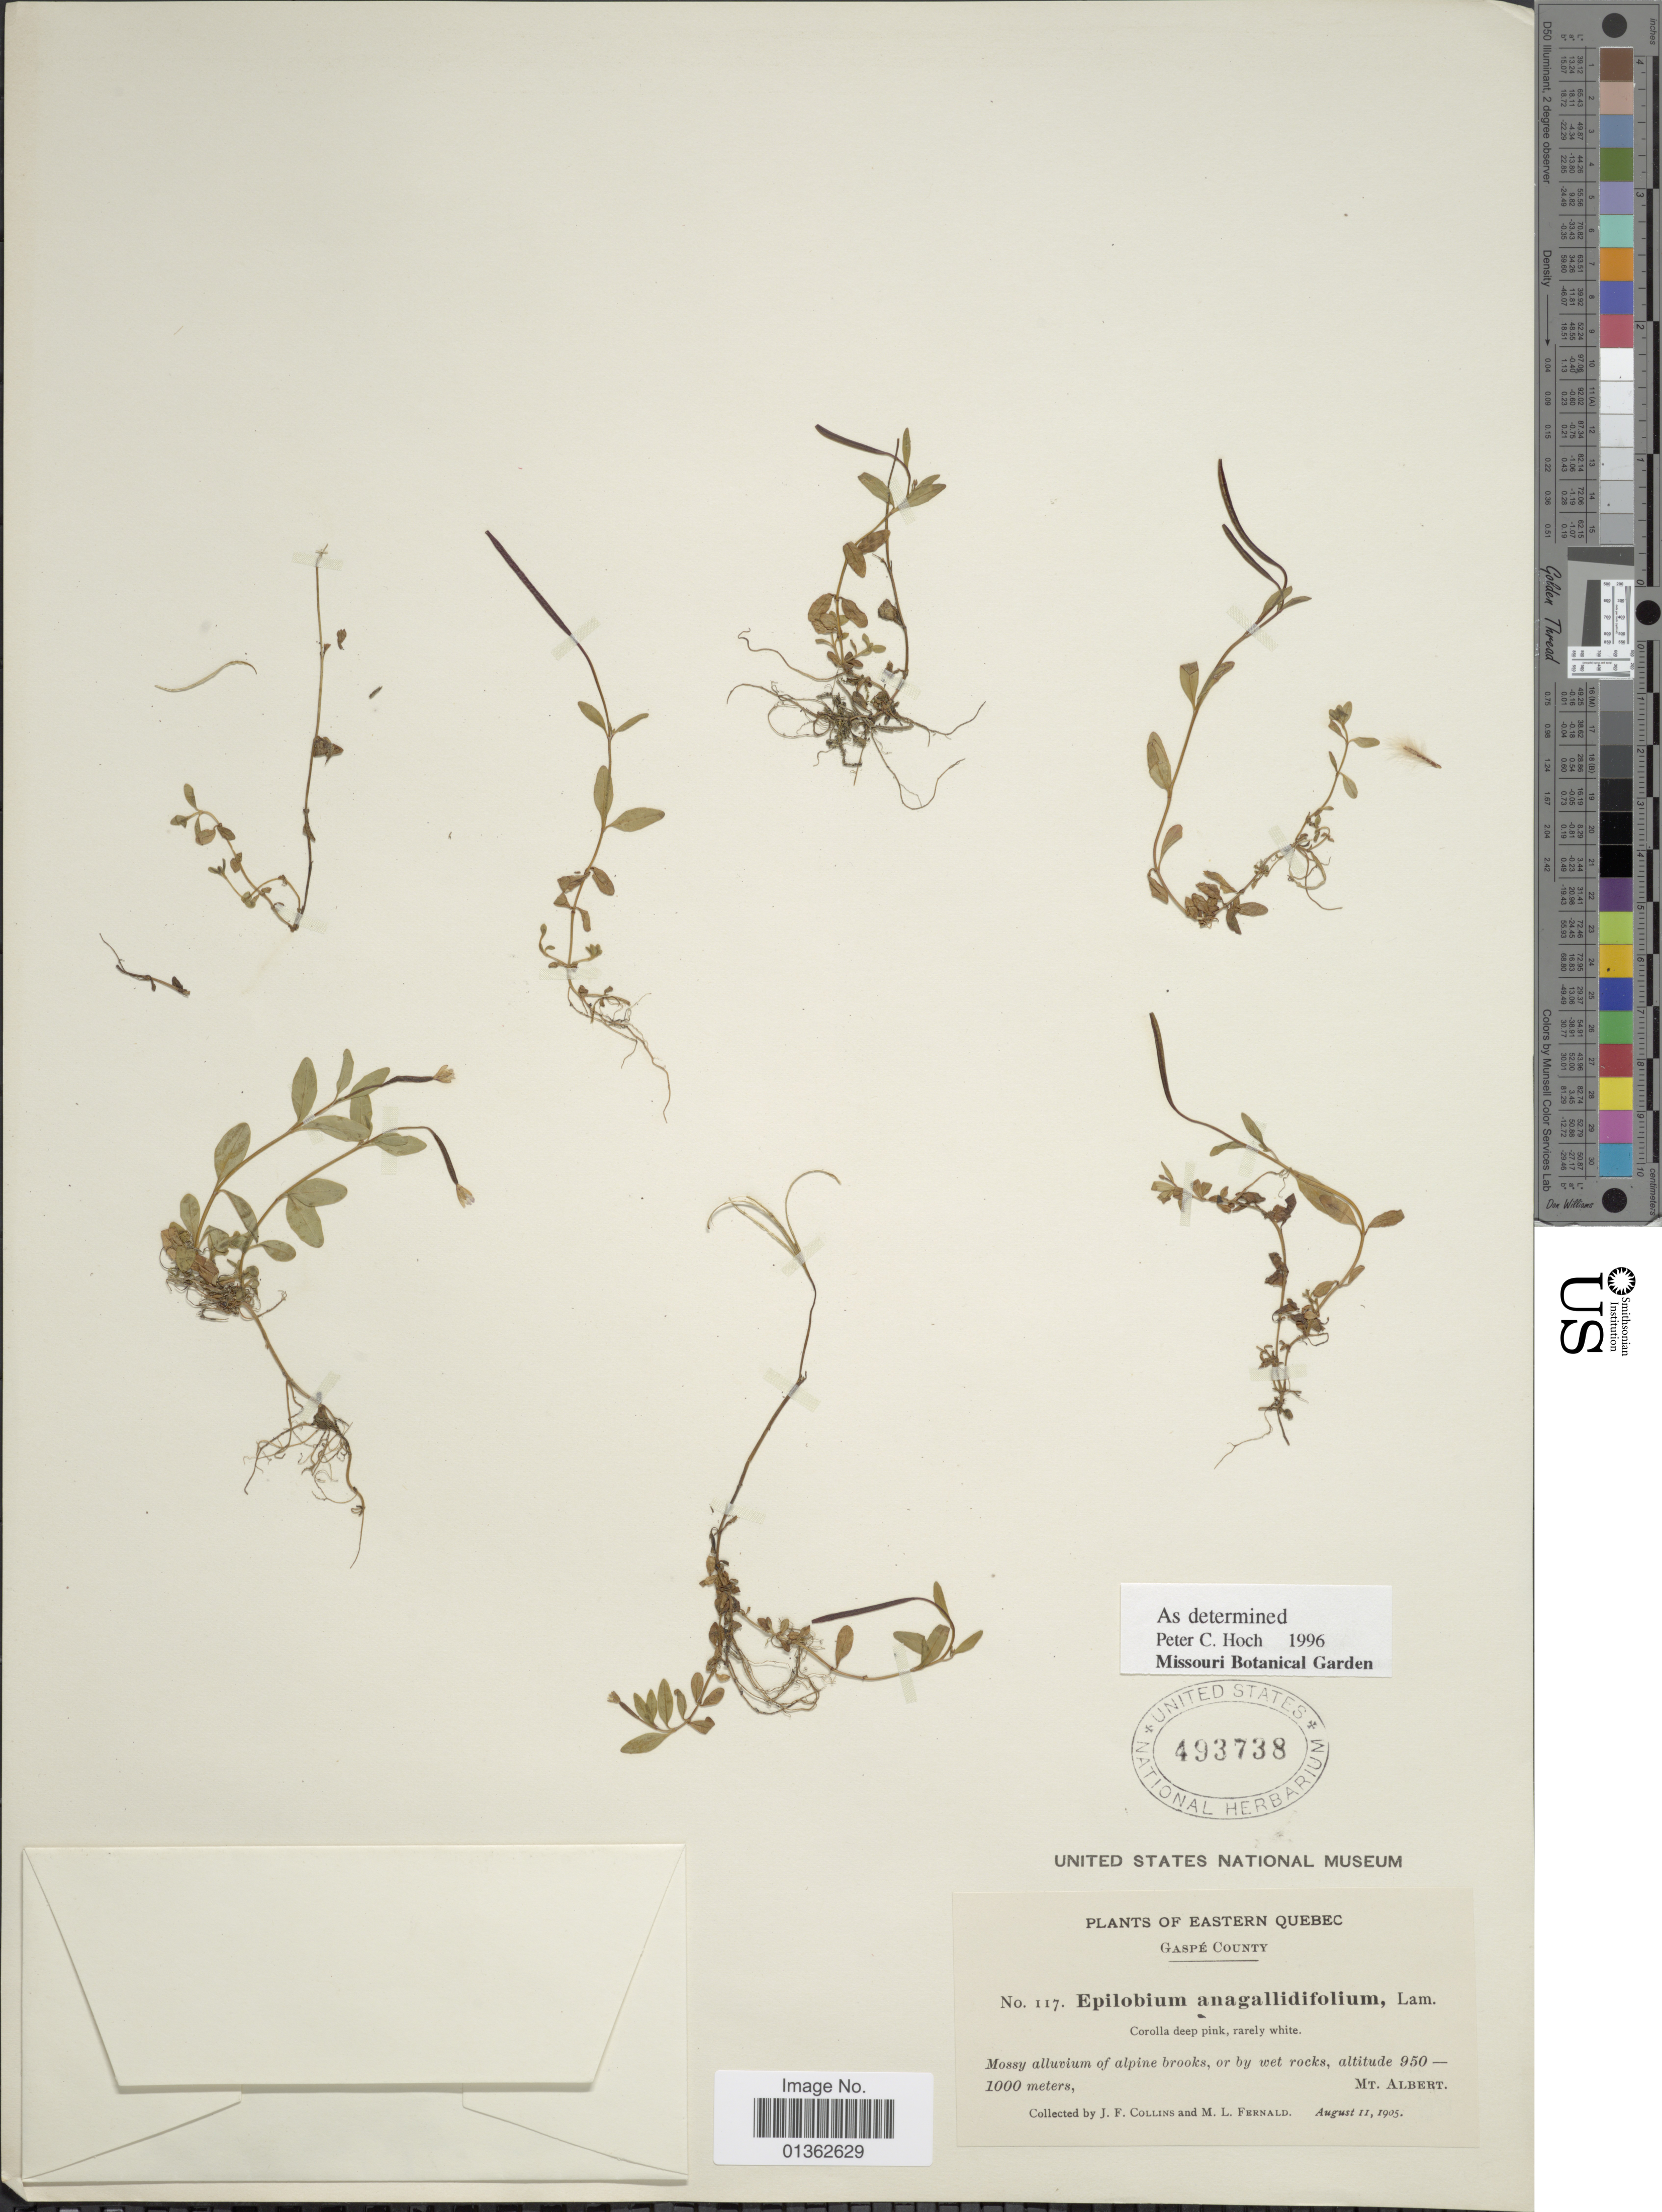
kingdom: Plantae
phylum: Tracheophyta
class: Magnoliopsida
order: Myrtales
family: Onagraceae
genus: Epilobium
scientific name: Epilobium anagallidifolium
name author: Lam.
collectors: J. Collins & M. L. Fernald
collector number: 117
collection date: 1905-08-11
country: Canada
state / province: Quebec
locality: Eastern Quebec. Gaspé County. Mt. Albert.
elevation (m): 950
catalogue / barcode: US 493738